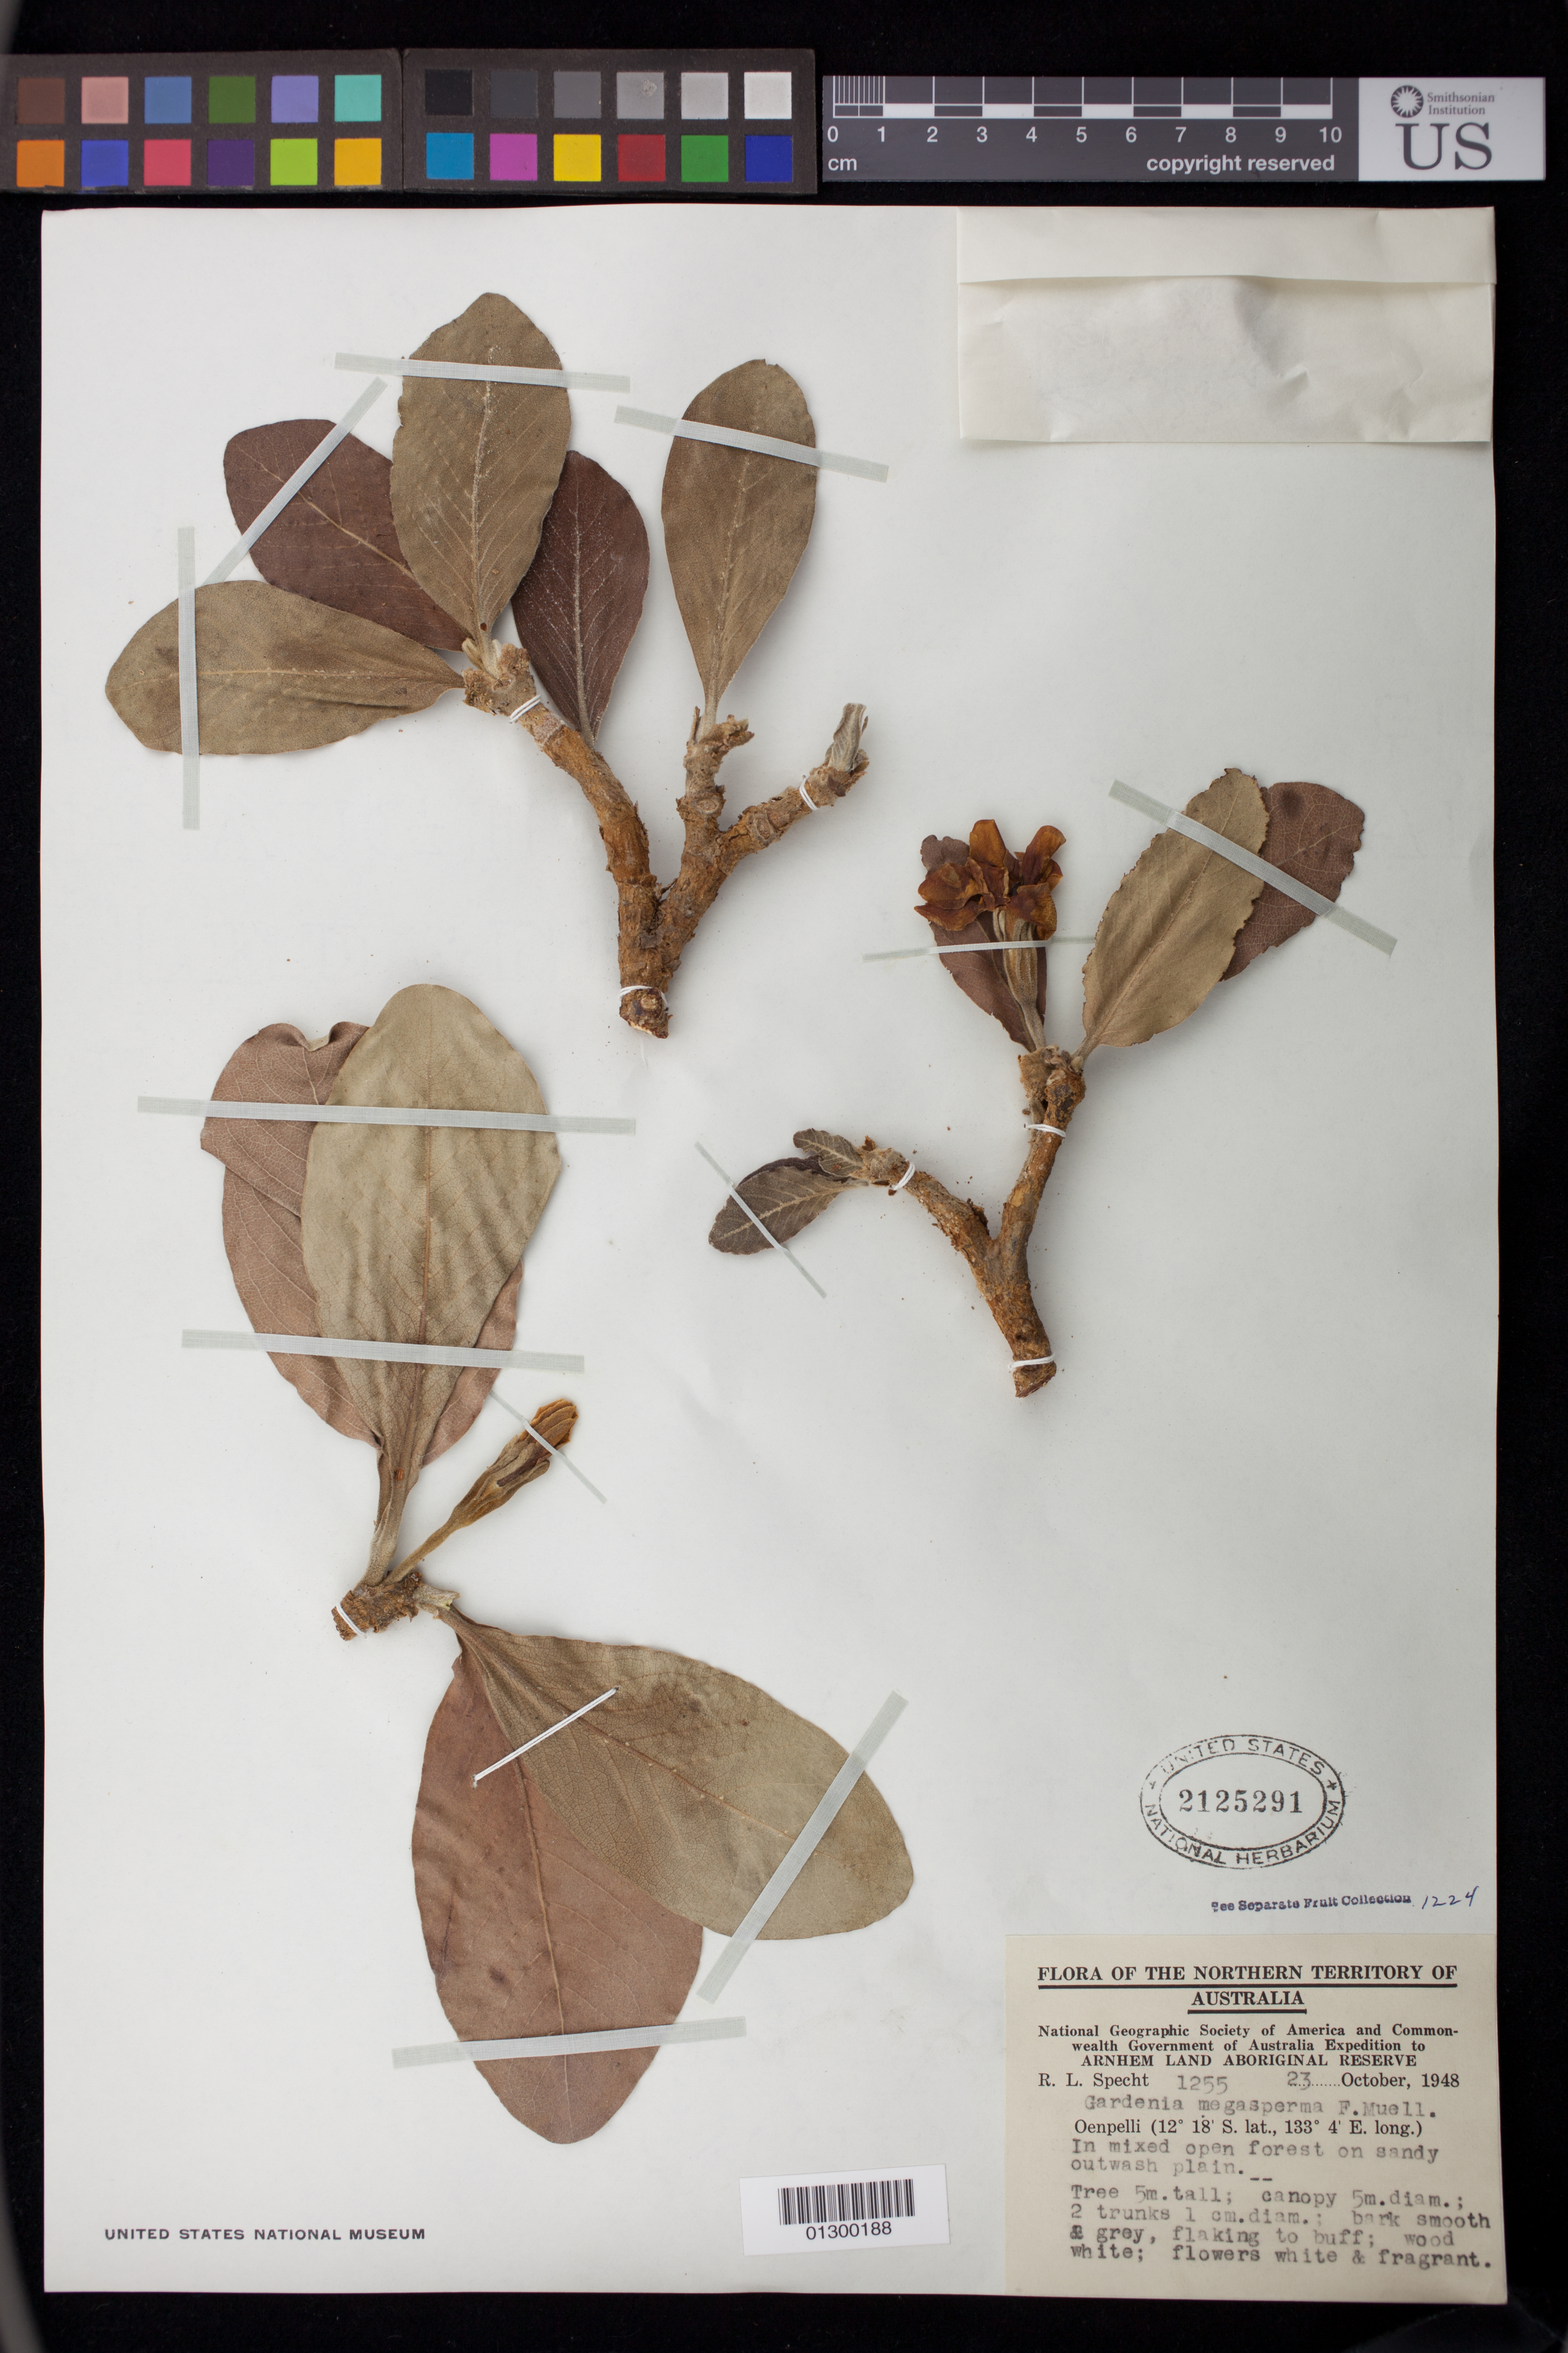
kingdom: Plantae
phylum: Tracheophyta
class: Magnoliopsida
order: Gentianales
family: Rubiaceae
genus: Gardenia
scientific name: Gardenia megasperma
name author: F. Muell.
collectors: R. L. Specht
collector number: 1255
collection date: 1948-10-23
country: Australia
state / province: Northern Territory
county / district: West Arnhem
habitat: In mixed open forest on sandy outwash plain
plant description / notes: Tree 5 m. tall; canopy 5 m. diam.; 2 trunks 1 cm. diam.; bark smooth and grey, flaking to buff; wood white flowers white and fragrant.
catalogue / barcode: US 2125291